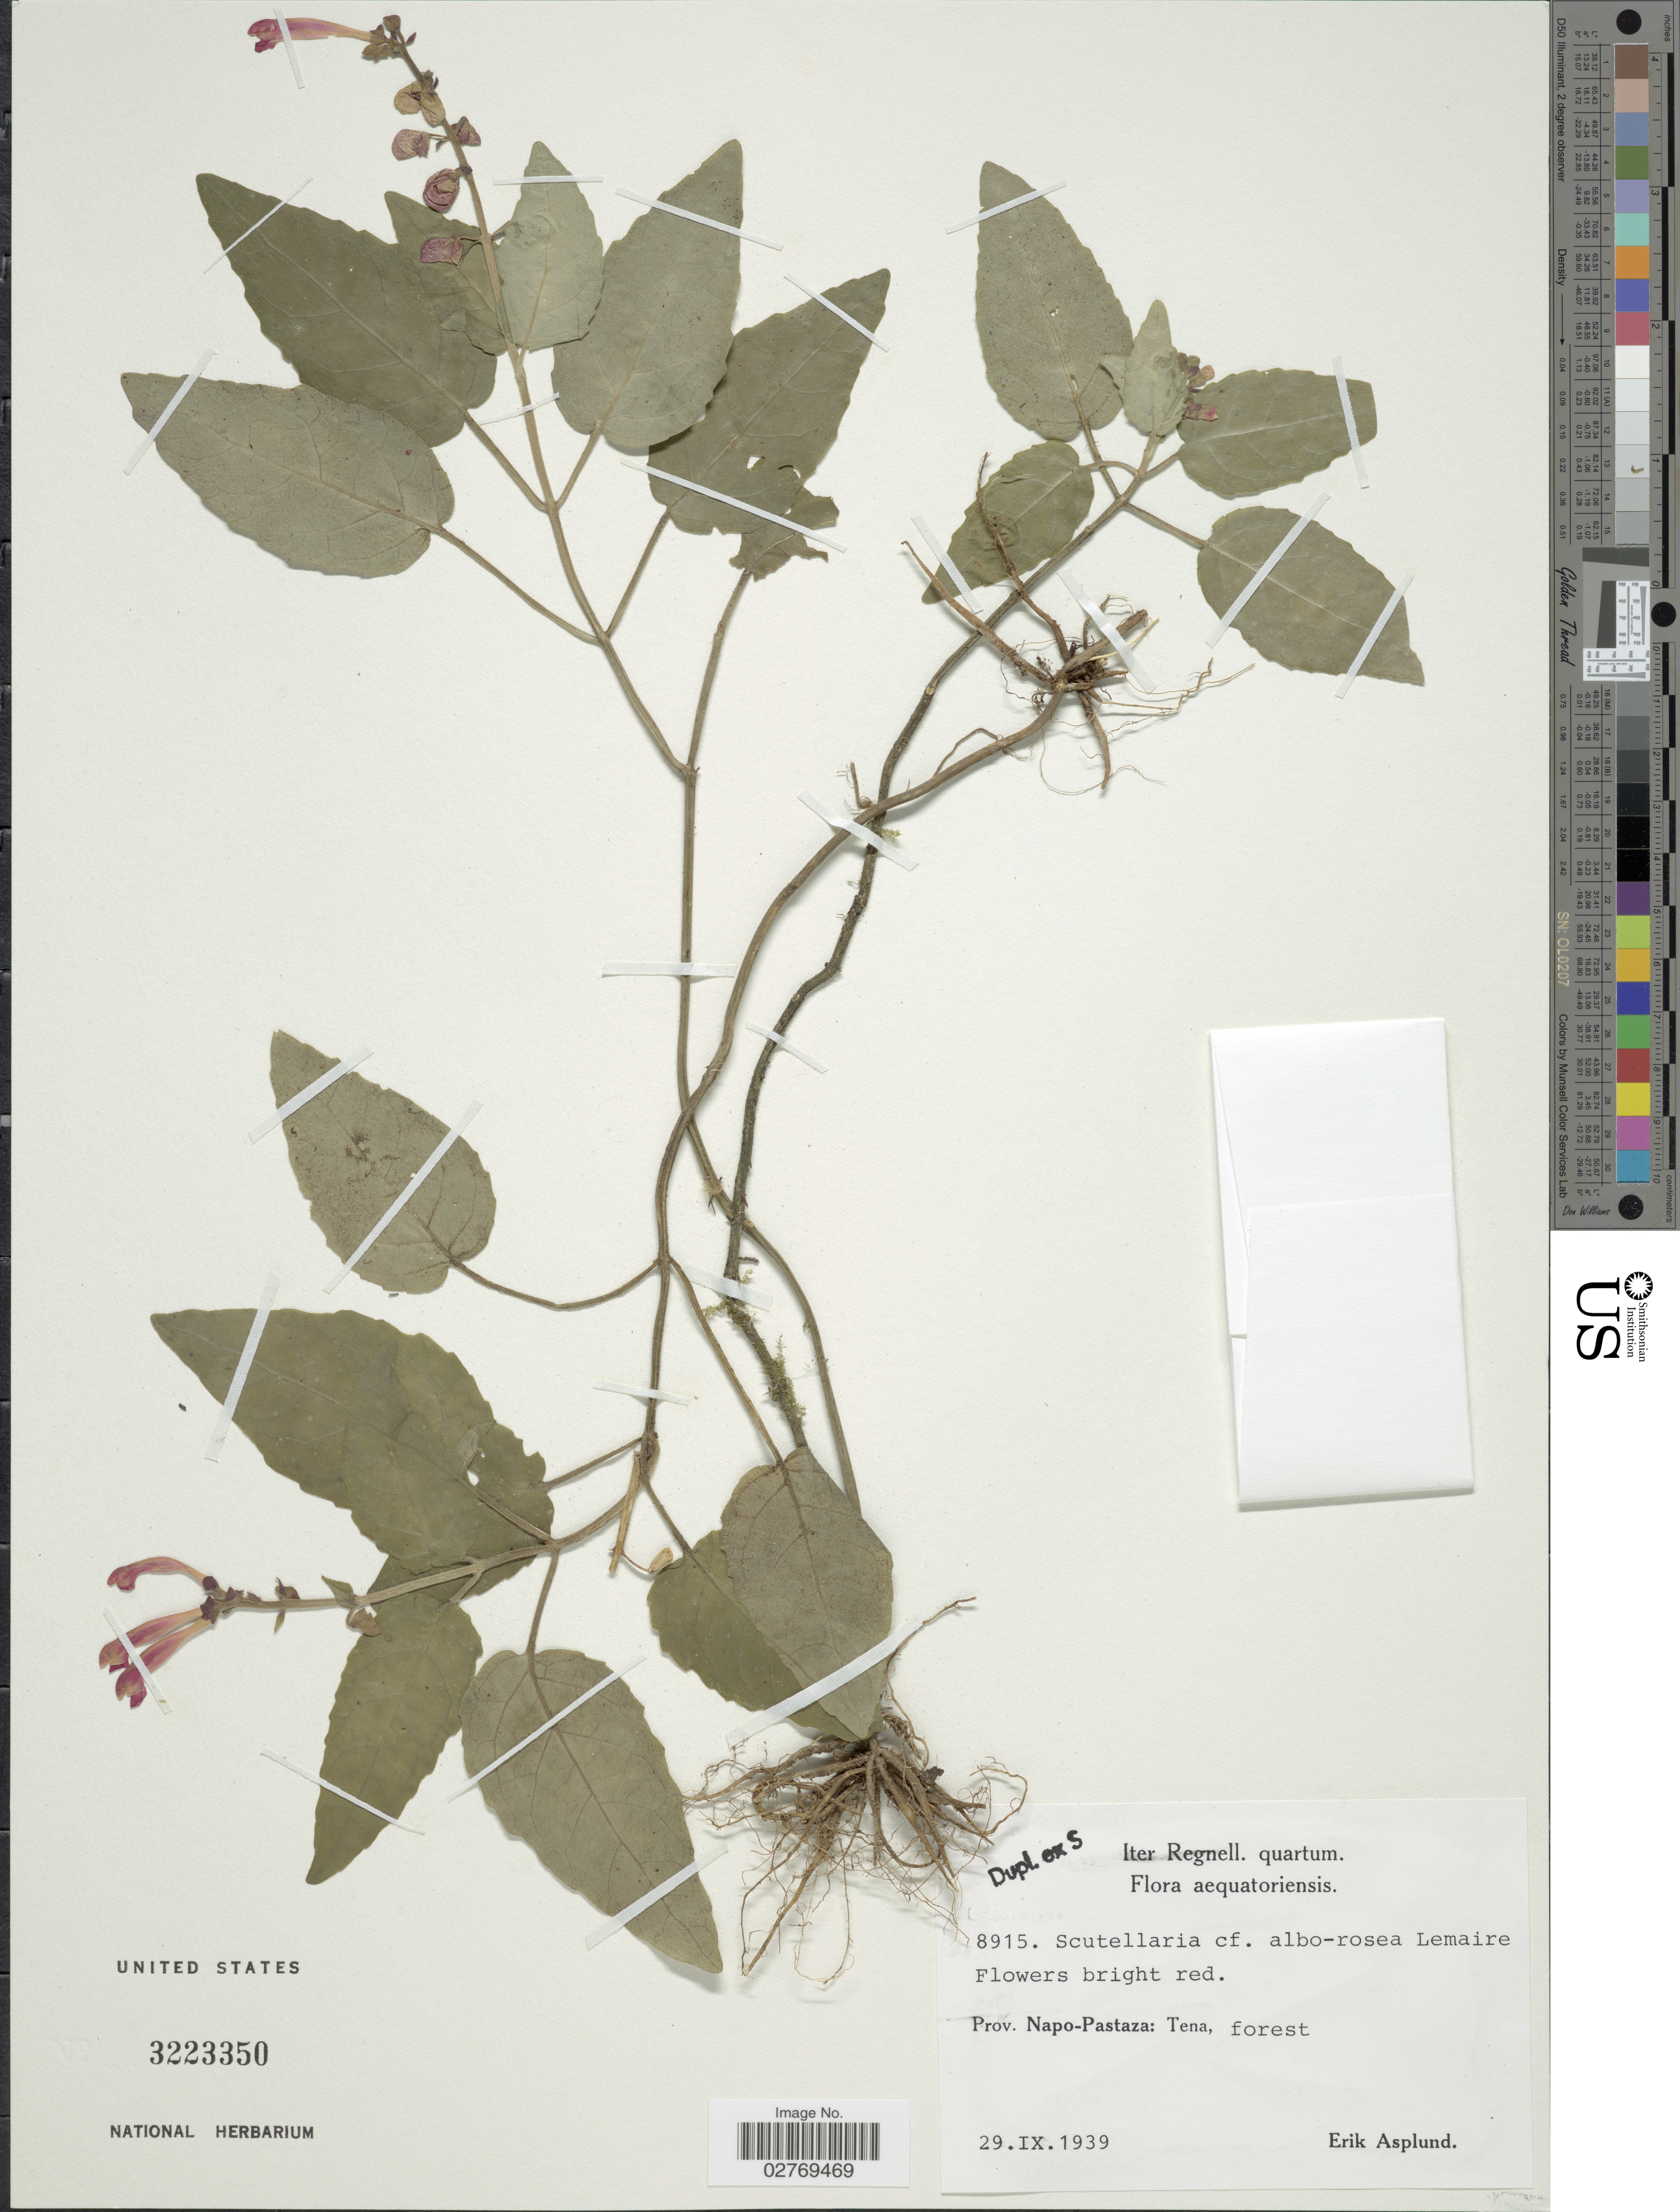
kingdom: Plantae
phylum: Tracheophyta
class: Magnoliopsida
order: Lamiales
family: Lamiaceae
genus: Scutellaria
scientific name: Scutellaria alborosea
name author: Lem.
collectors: E. Asplund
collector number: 8915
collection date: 1939-09-29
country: Ecuador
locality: Prov. Napo-Pastaza: Tena, forest.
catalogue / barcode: US 3223350